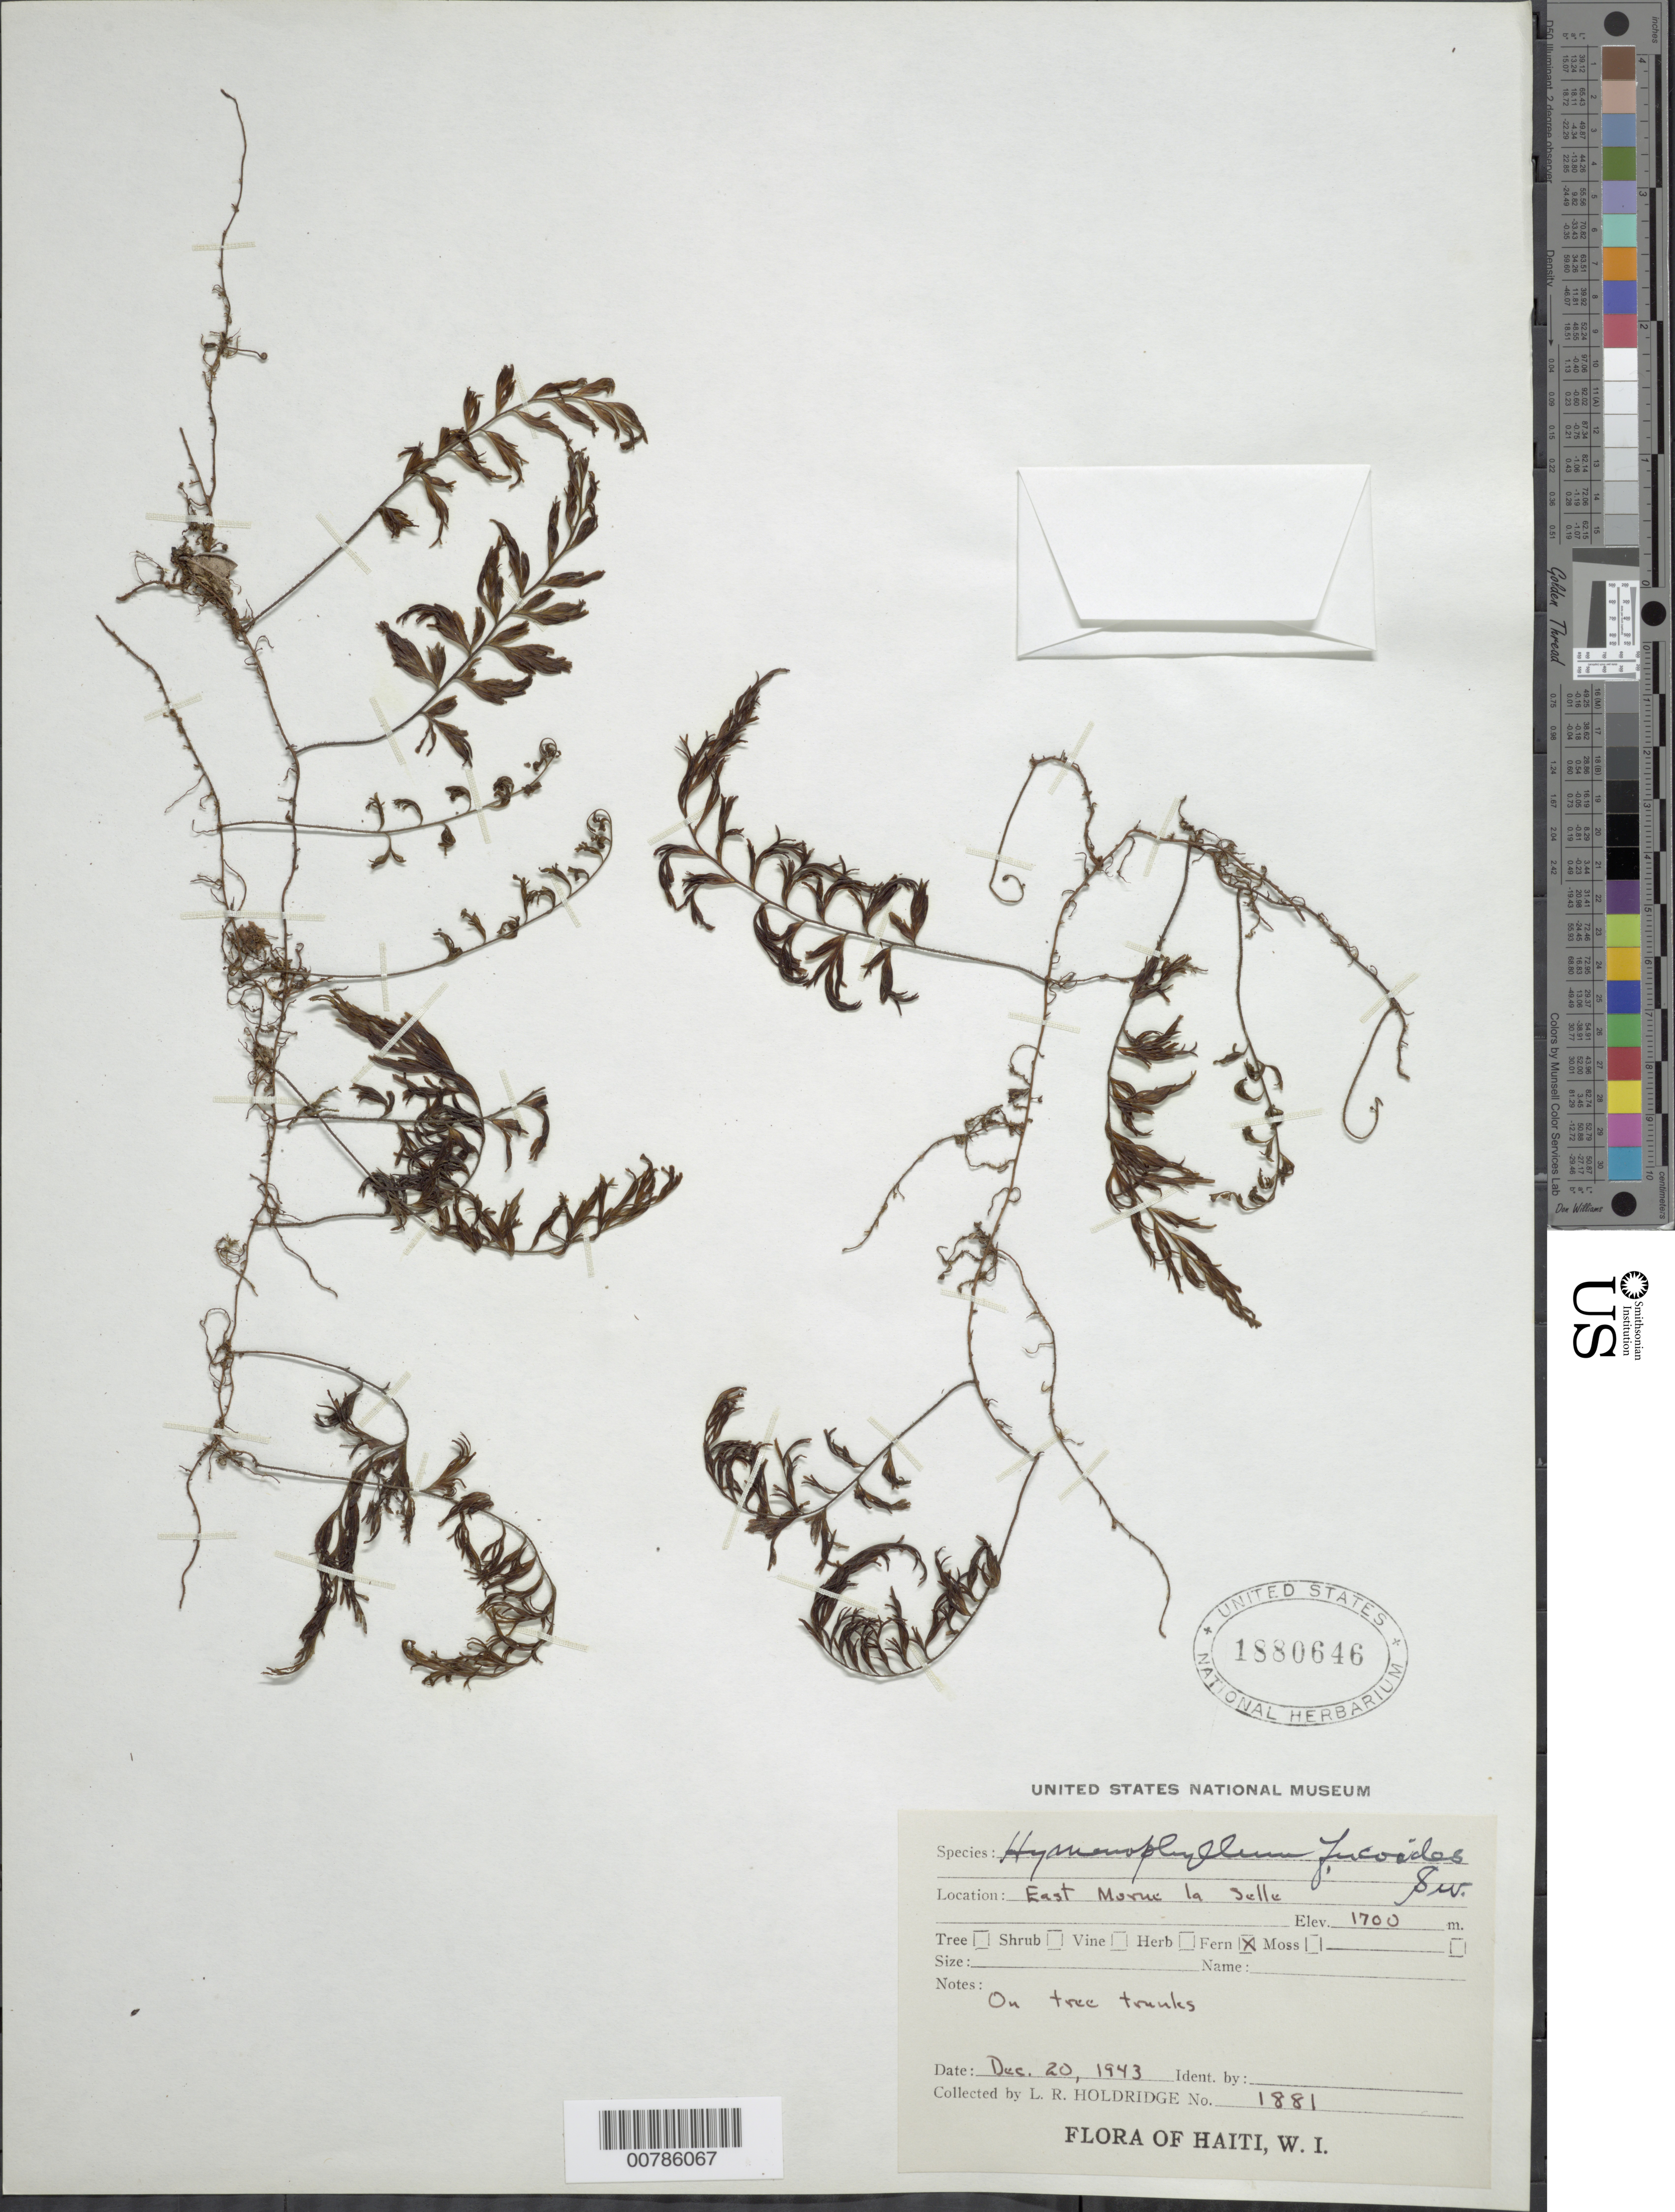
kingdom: Plantae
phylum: Tracheophyta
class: Polypodiopsida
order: Hymenophyllales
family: Hymenophyllaceae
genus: Hymenophyllum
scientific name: Hymenophyllum fucoides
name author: (Sw.) Sw.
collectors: L. Holdridge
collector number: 1881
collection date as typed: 20 Dec 1943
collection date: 1943-12-20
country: Haiti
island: Hispaniola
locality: East Morne la Selle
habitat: On tree trunks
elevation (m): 1700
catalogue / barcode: US 1880646